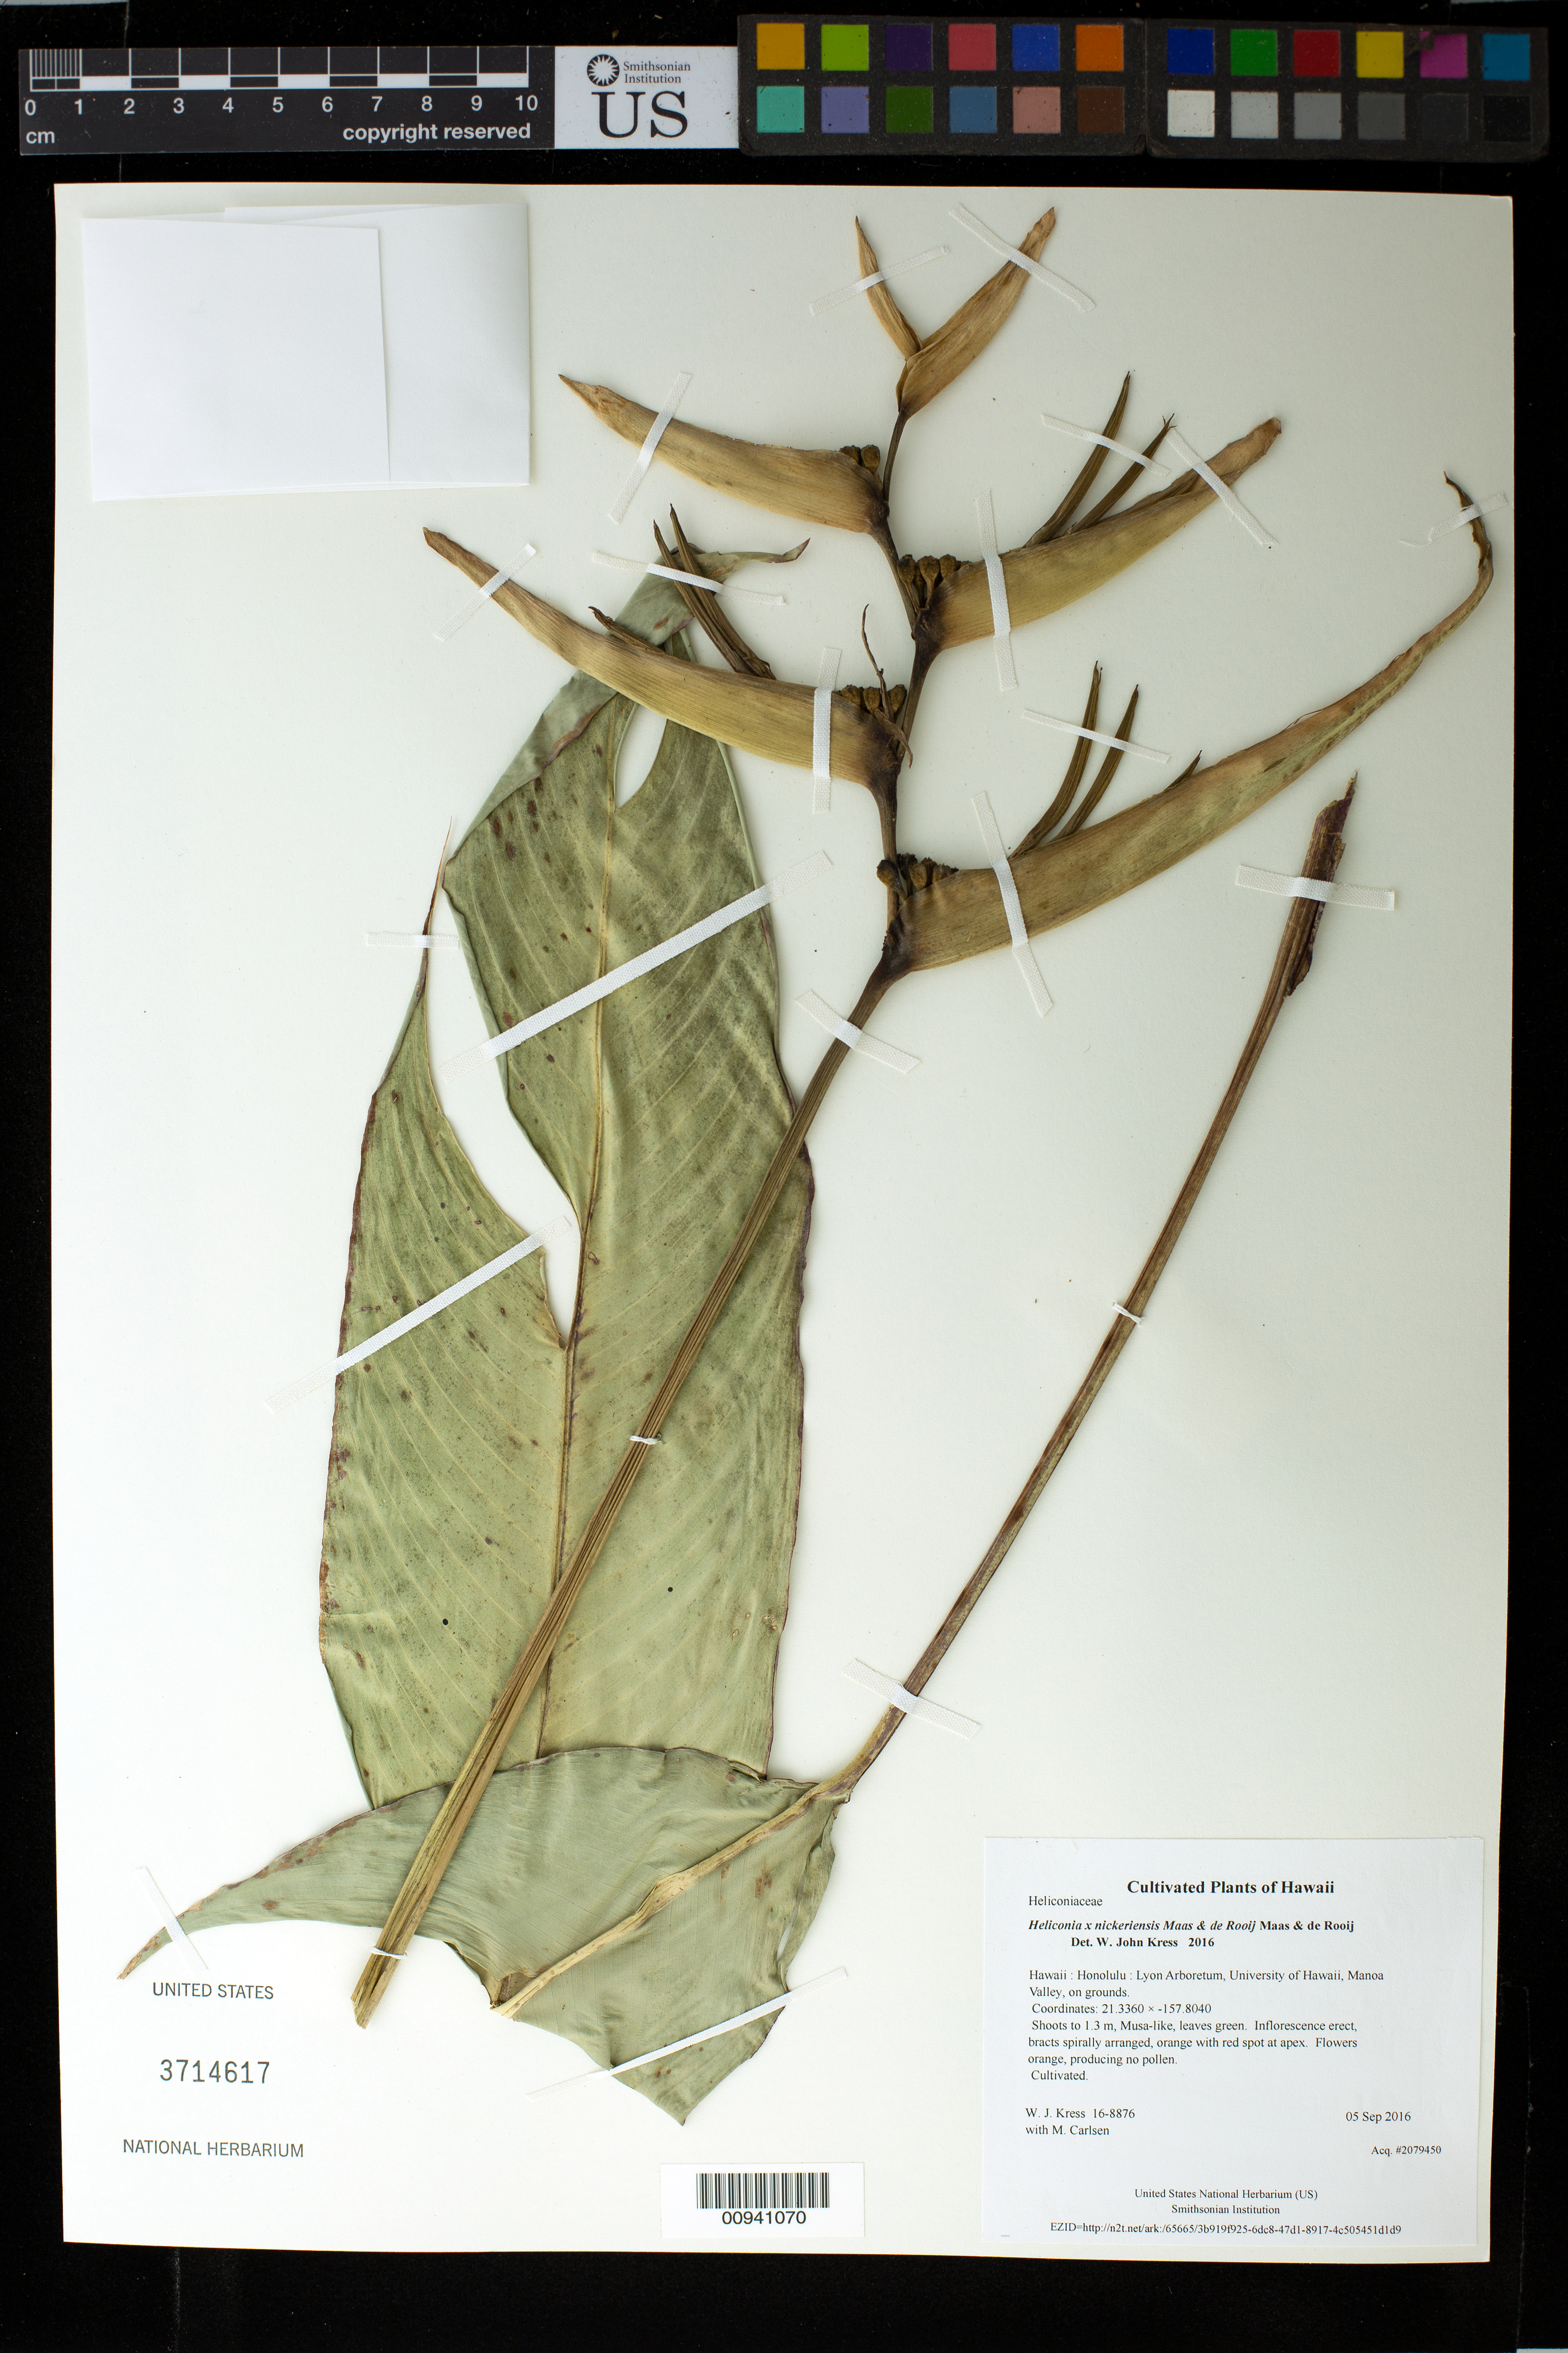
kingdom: Plantae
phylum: Tracheophyta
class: Liliopsida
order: Zingiberales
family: Heliconiaceae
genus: Heliconia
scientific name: Heliconia x nickeriensis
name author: Maas & de Rooij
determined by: Kress, W. J., (US), Smithsonian Institution - National Museum of Natural History (UNITED STATES)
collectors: W. J. Kress & M. M. Carlsen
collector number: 16-8876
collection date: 2016-09-05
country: United States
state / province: Hawaii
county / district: Honolulu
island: Oahu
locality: Lyon Arboretum, University of Hawaii, Manoa Valley, on grounds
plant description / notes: Frozen tissue stored in Biorepository at AG5NM94; dried tissue stored at AG5NM93.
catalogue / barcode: US 3714617